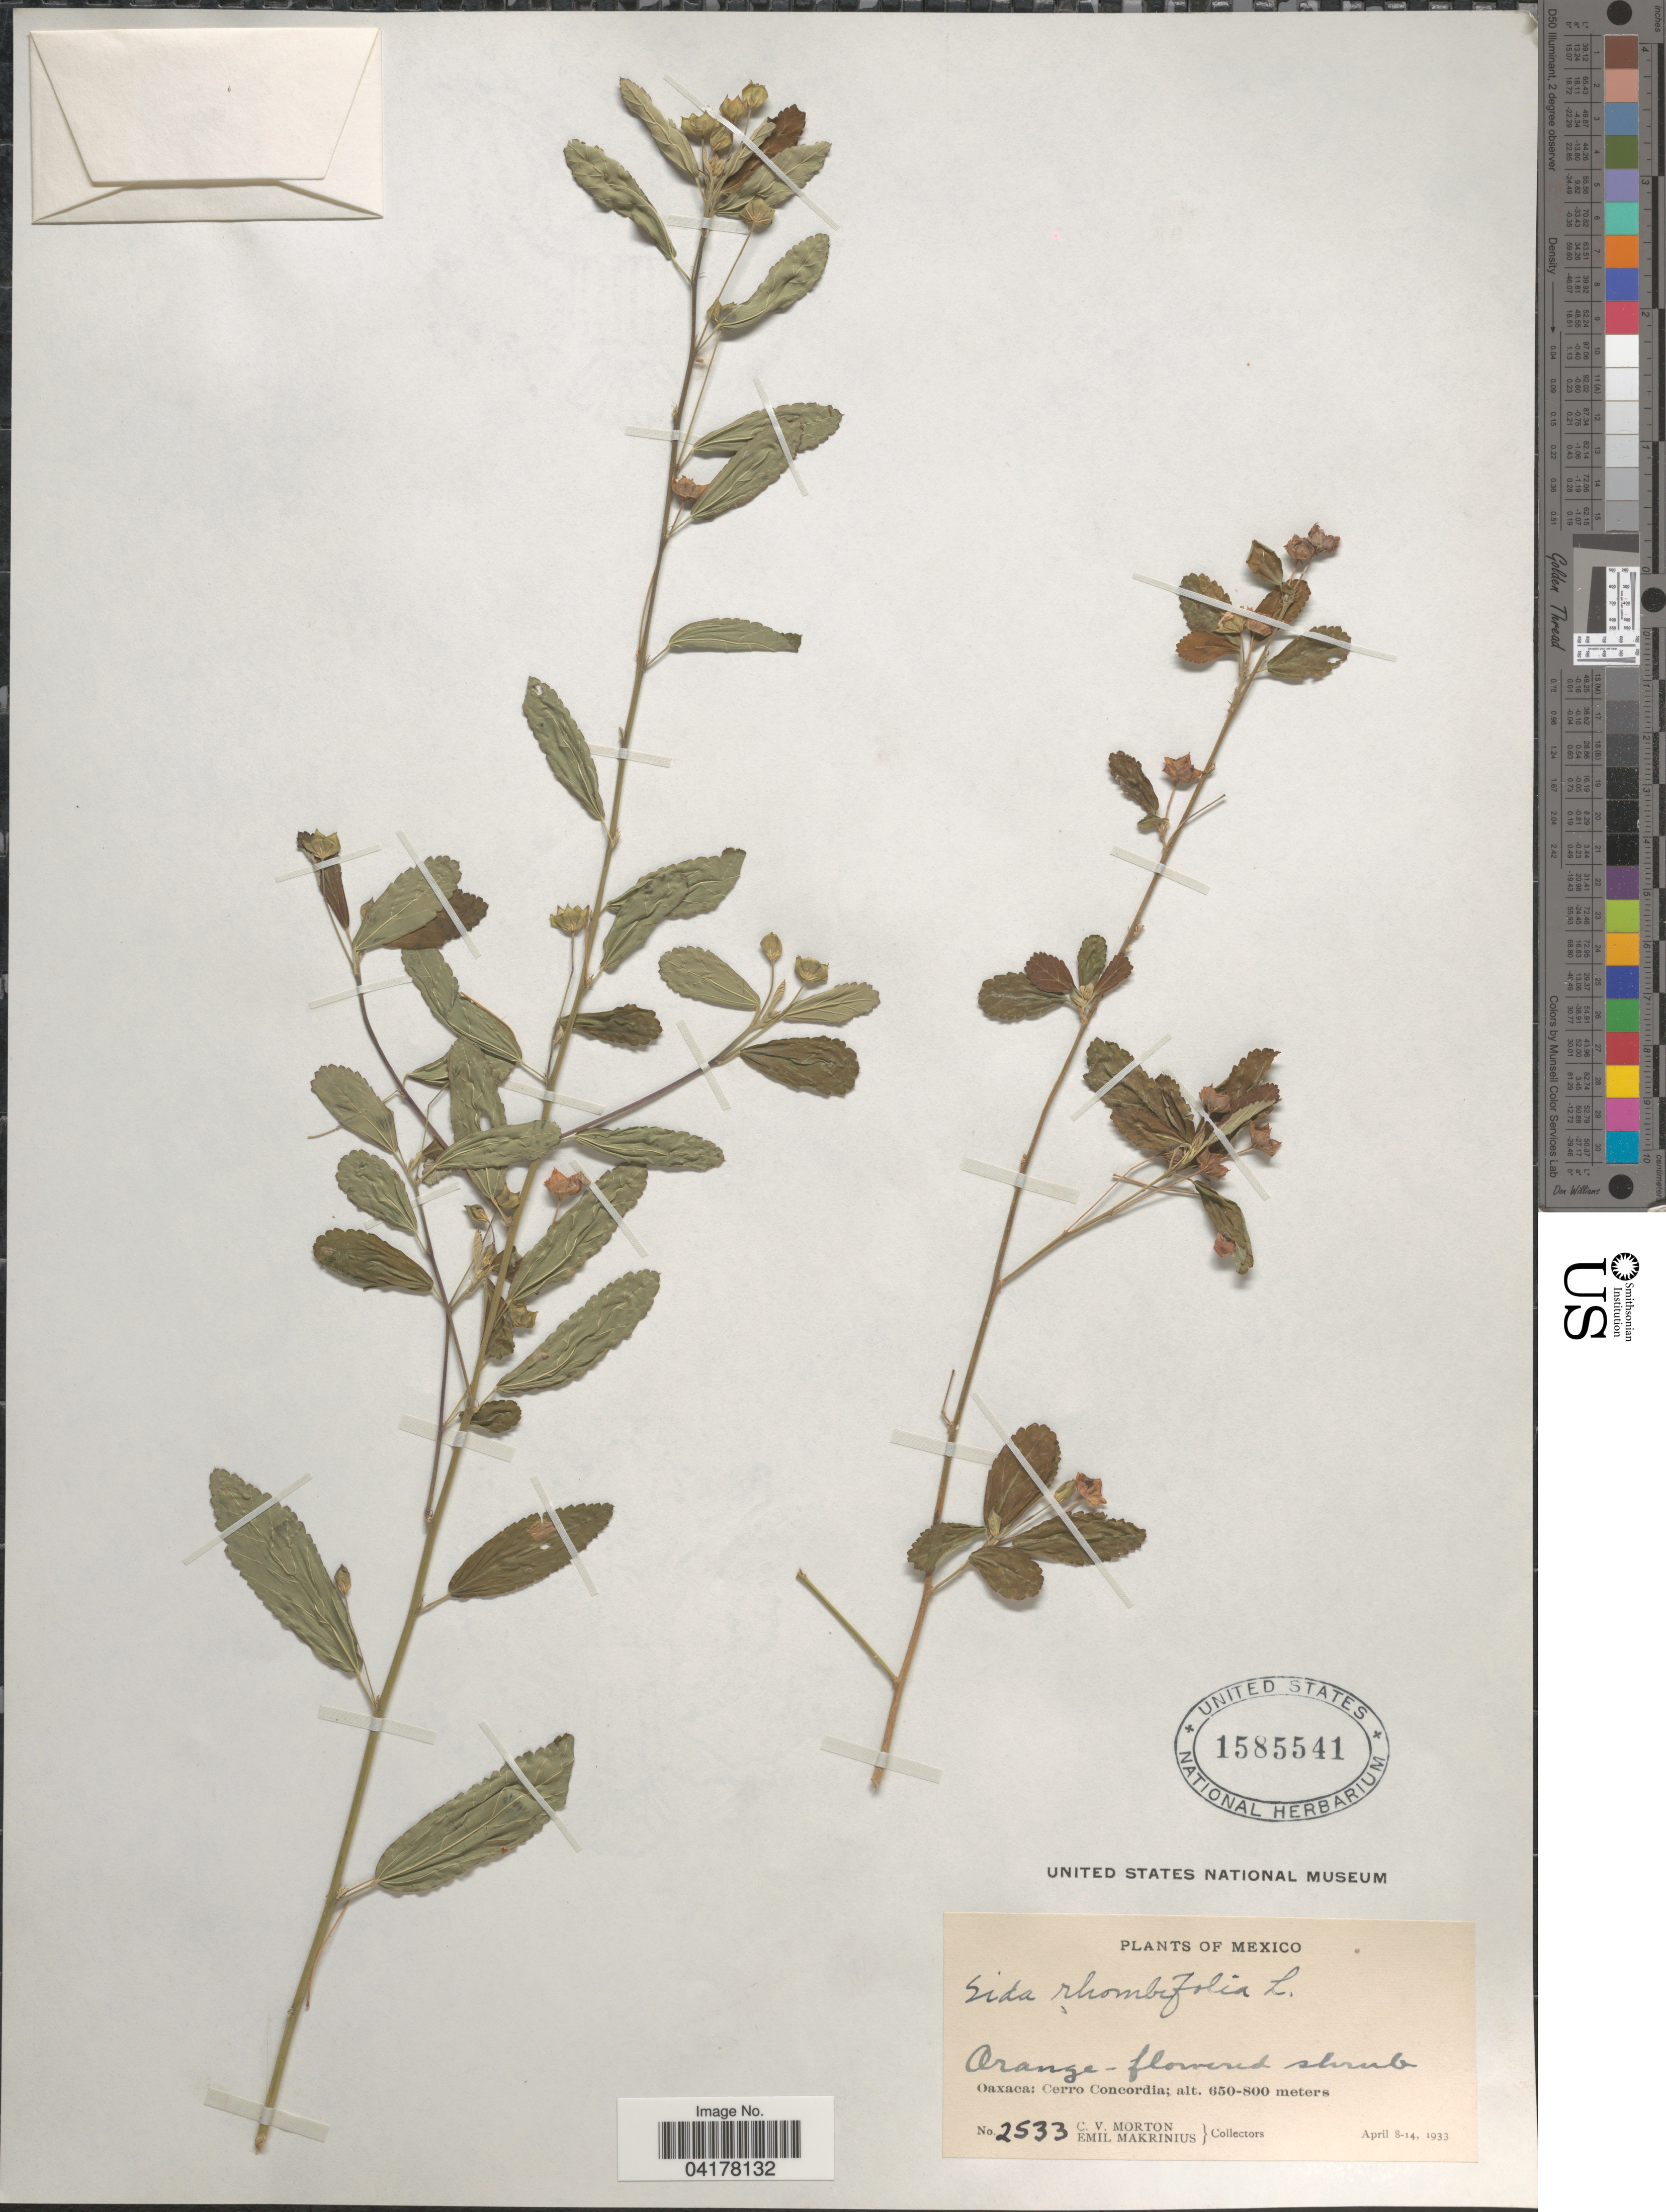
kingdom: Plantae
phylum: Tracheophyta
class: Magnoliopsida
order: Malvales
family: Malvaceae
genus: Sida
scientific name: Sida rhombifolia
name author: L.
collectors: C. V. Morton & E. Makrinus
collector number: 2533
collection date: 1933-04-08/1933-04-14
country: Mexico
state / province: Oaxaca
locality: Cerro Concordia.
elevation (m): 650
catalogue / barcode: US 1585541